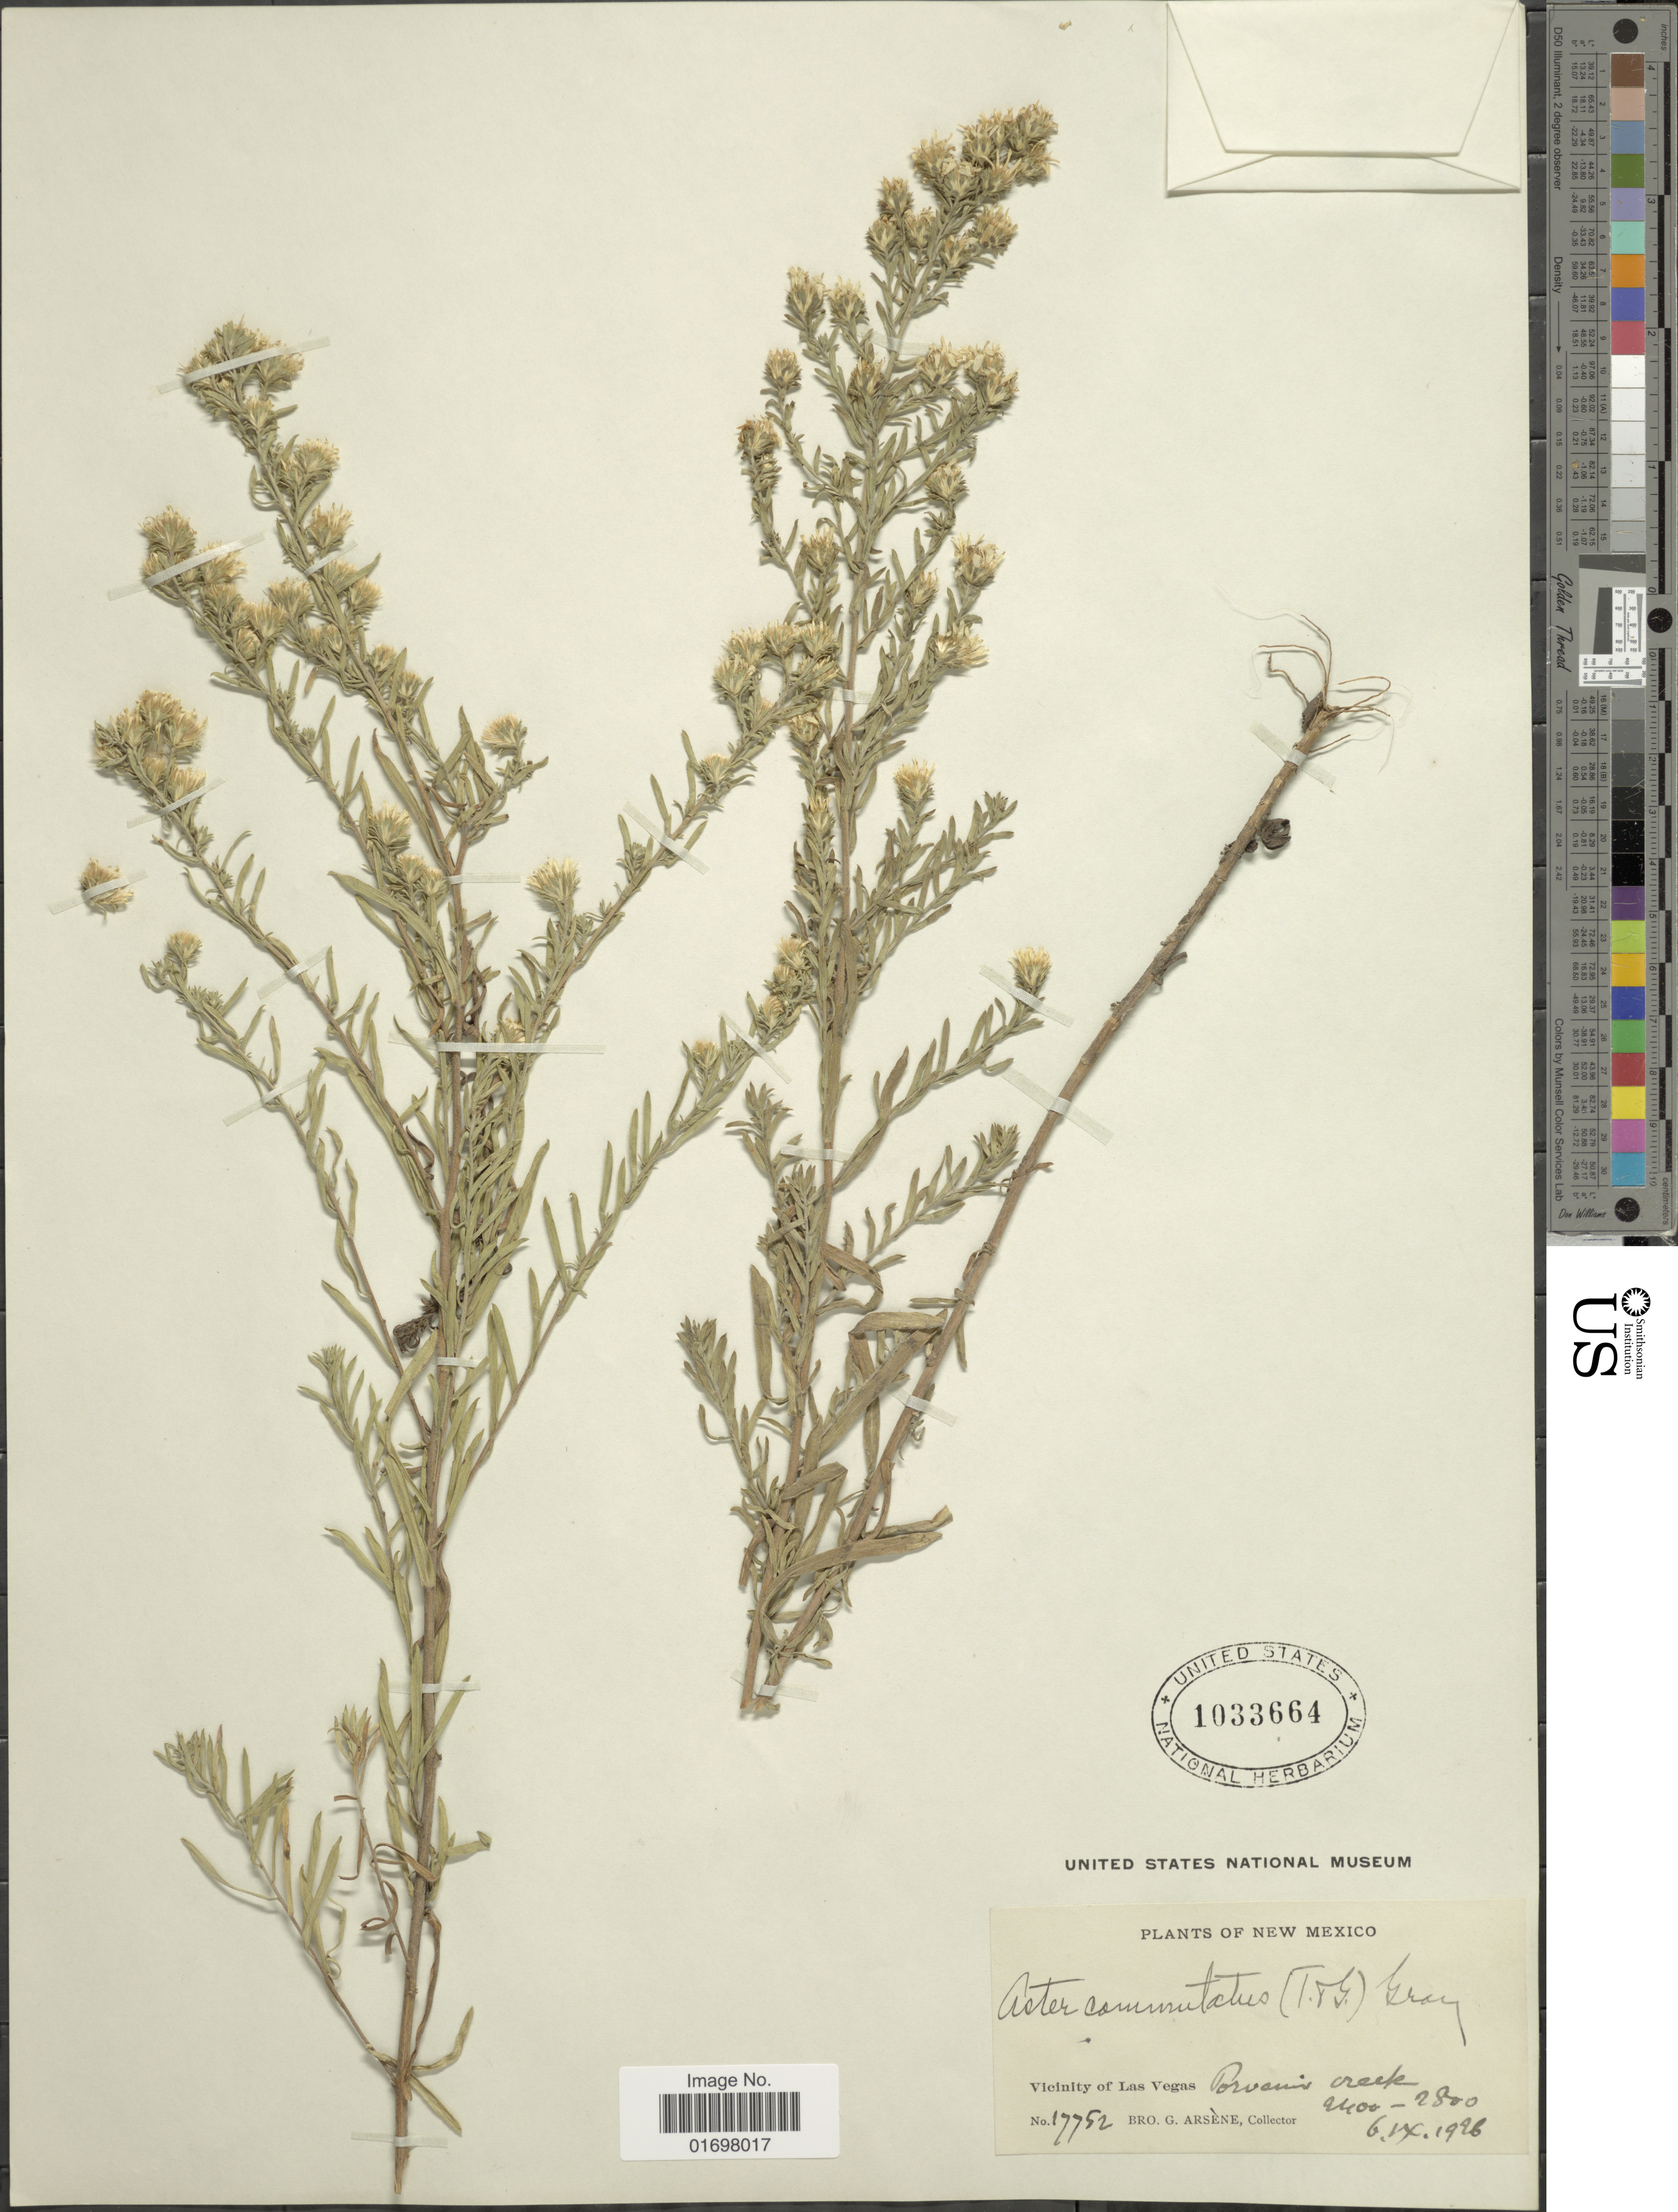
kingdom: Plantae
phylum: Tracheophyta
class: Magnoliopsida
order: Asterales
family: Asteraceae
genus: Symphyotrichum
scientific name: Symphyotrichum falcatum var. commutatum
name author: (Torr. & A. Gray) G.L. Nesom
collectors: Bro. G. Arsène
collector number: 17752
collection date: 1926-09-06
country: United States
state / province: New Mexico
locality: Vicinity of Las Vegas Porvenir creek,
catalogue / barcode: US 1033664